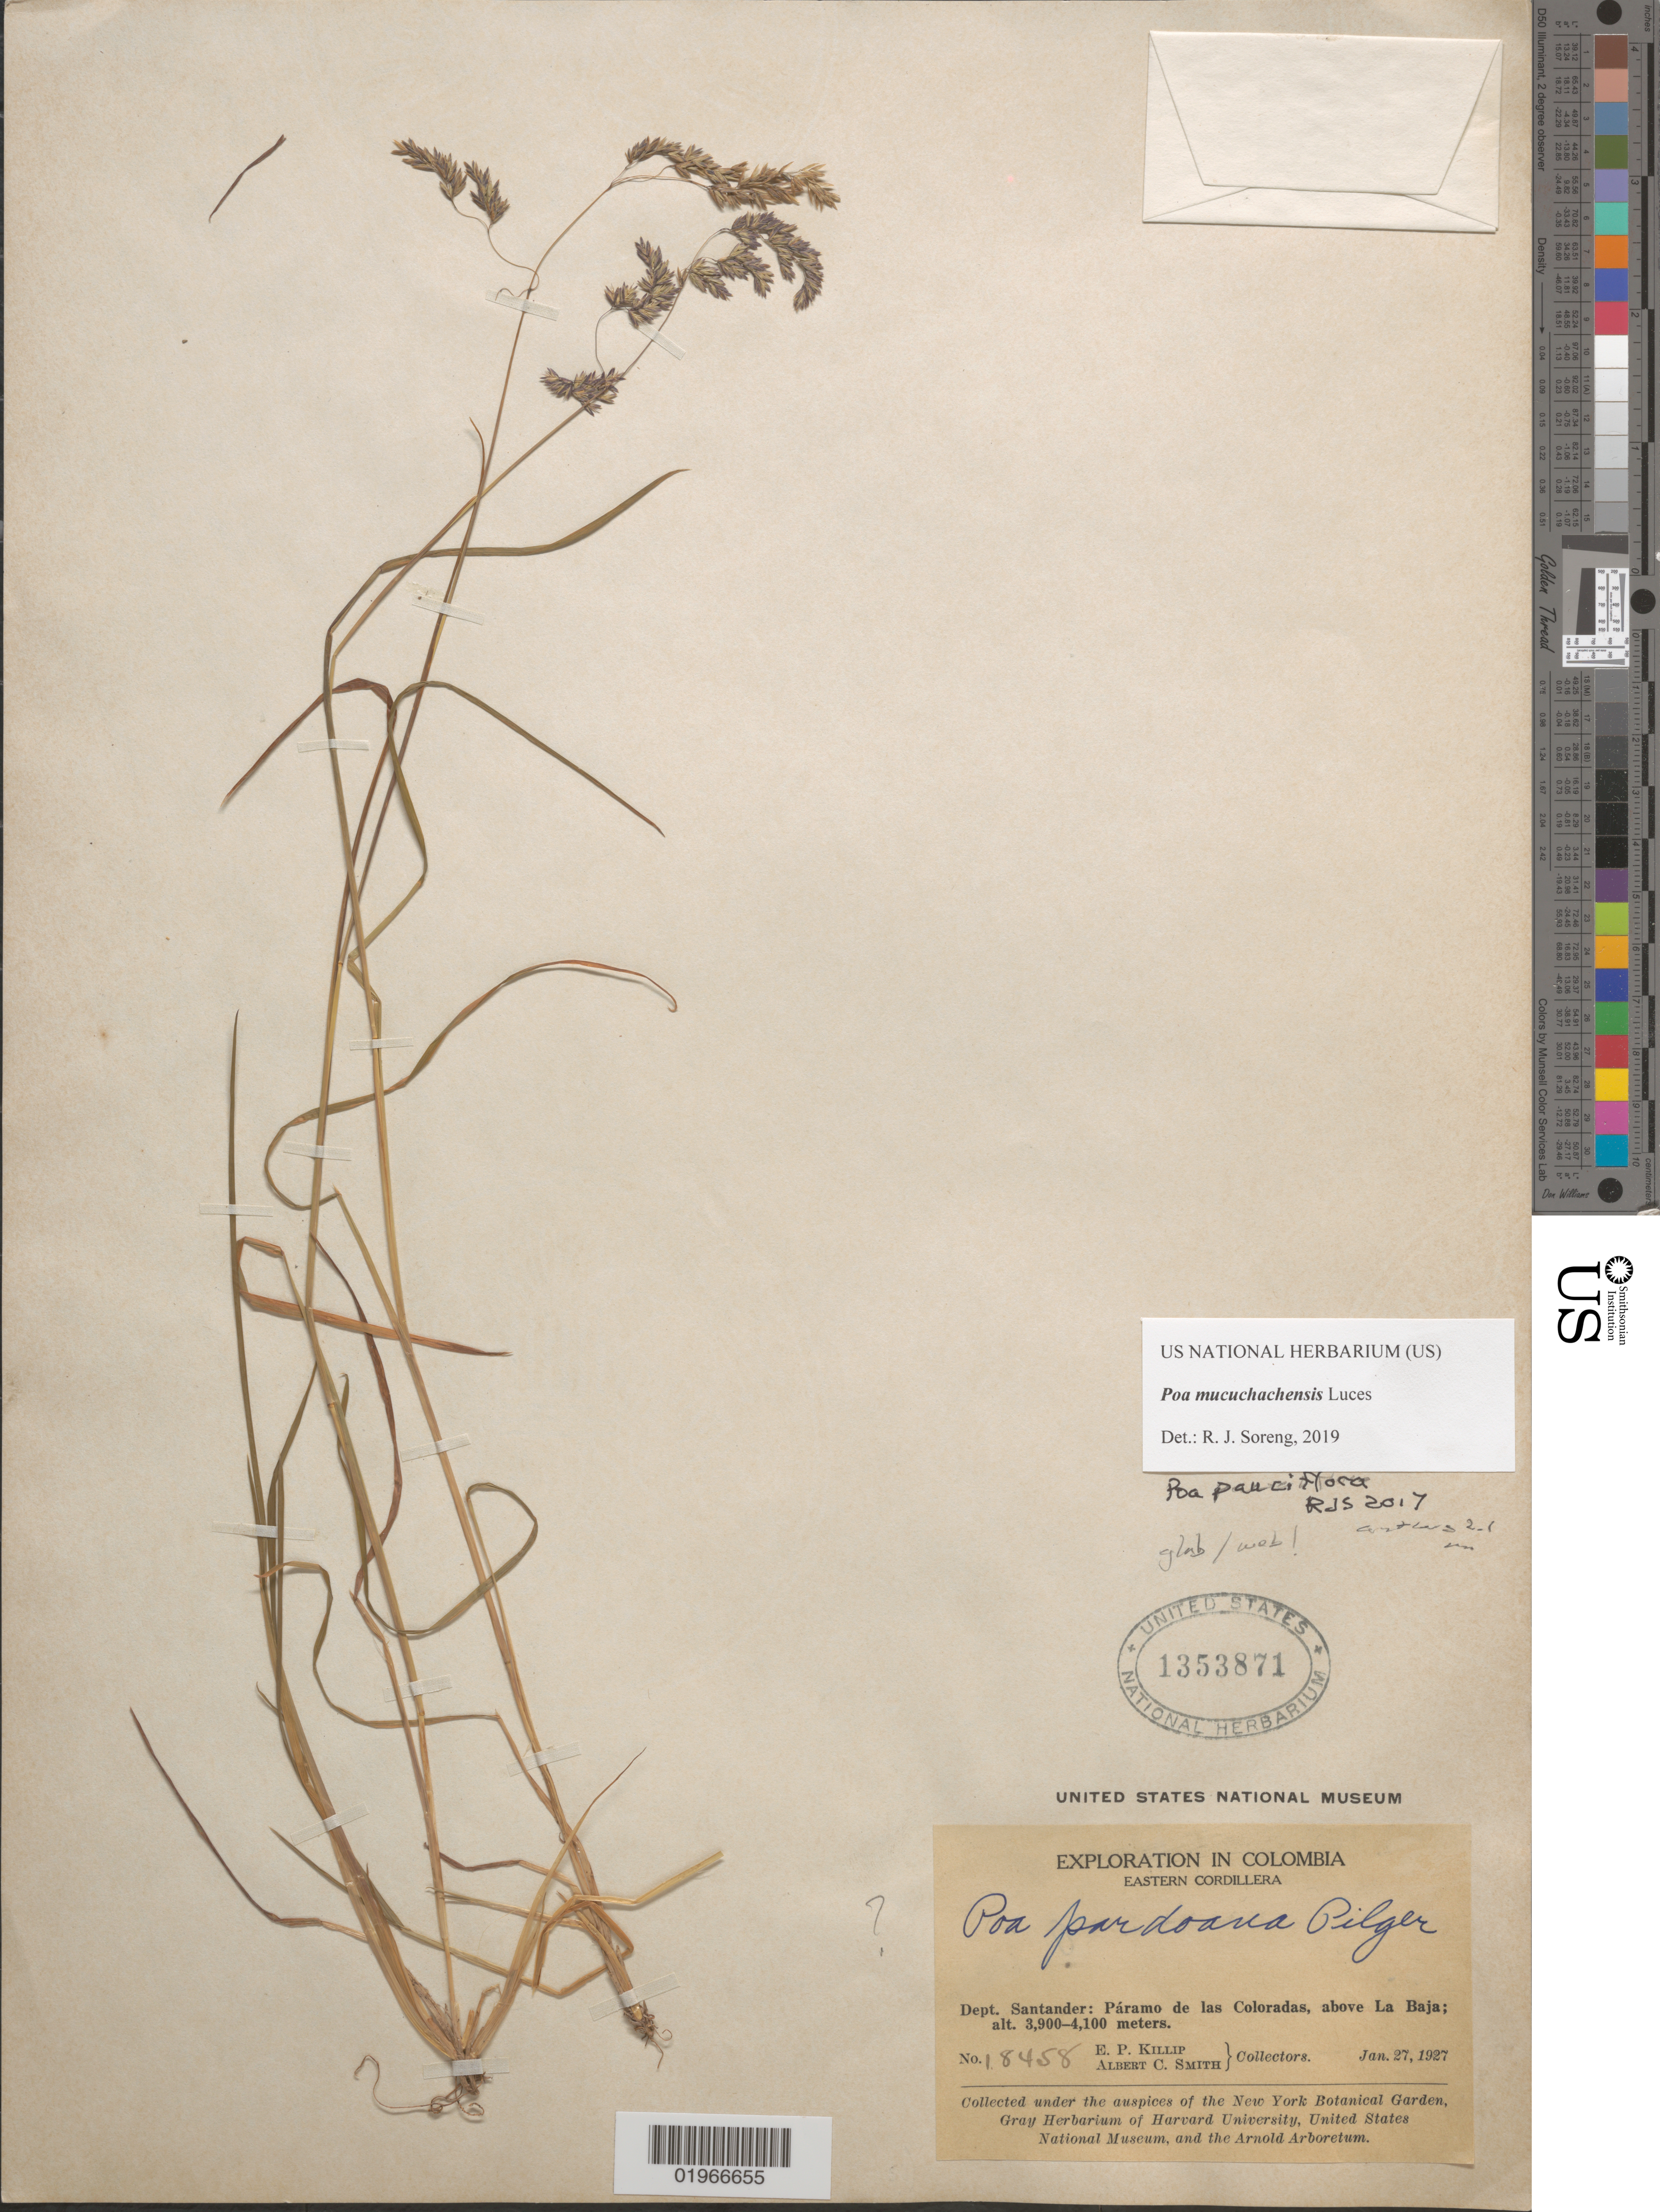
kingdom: Plantae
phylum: Tracheophyta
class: Liliopsida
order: Poales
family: Poaceae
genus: Poa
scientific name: Poa mucuchachensis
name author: Luces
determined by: Soreng, Robert J., Research Associate (BOT), Smithsonian Institution - National Museum of Natural History (UNITED STATES)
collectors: E. P. Killip & A. C. Smith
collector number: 18458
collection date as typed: Jan. 27, 1927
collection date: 1927-01-27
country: Colombia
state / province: Santander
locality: Páramo de las Coloradas, above La Baja.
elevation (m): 3900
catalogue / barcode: US 1353871